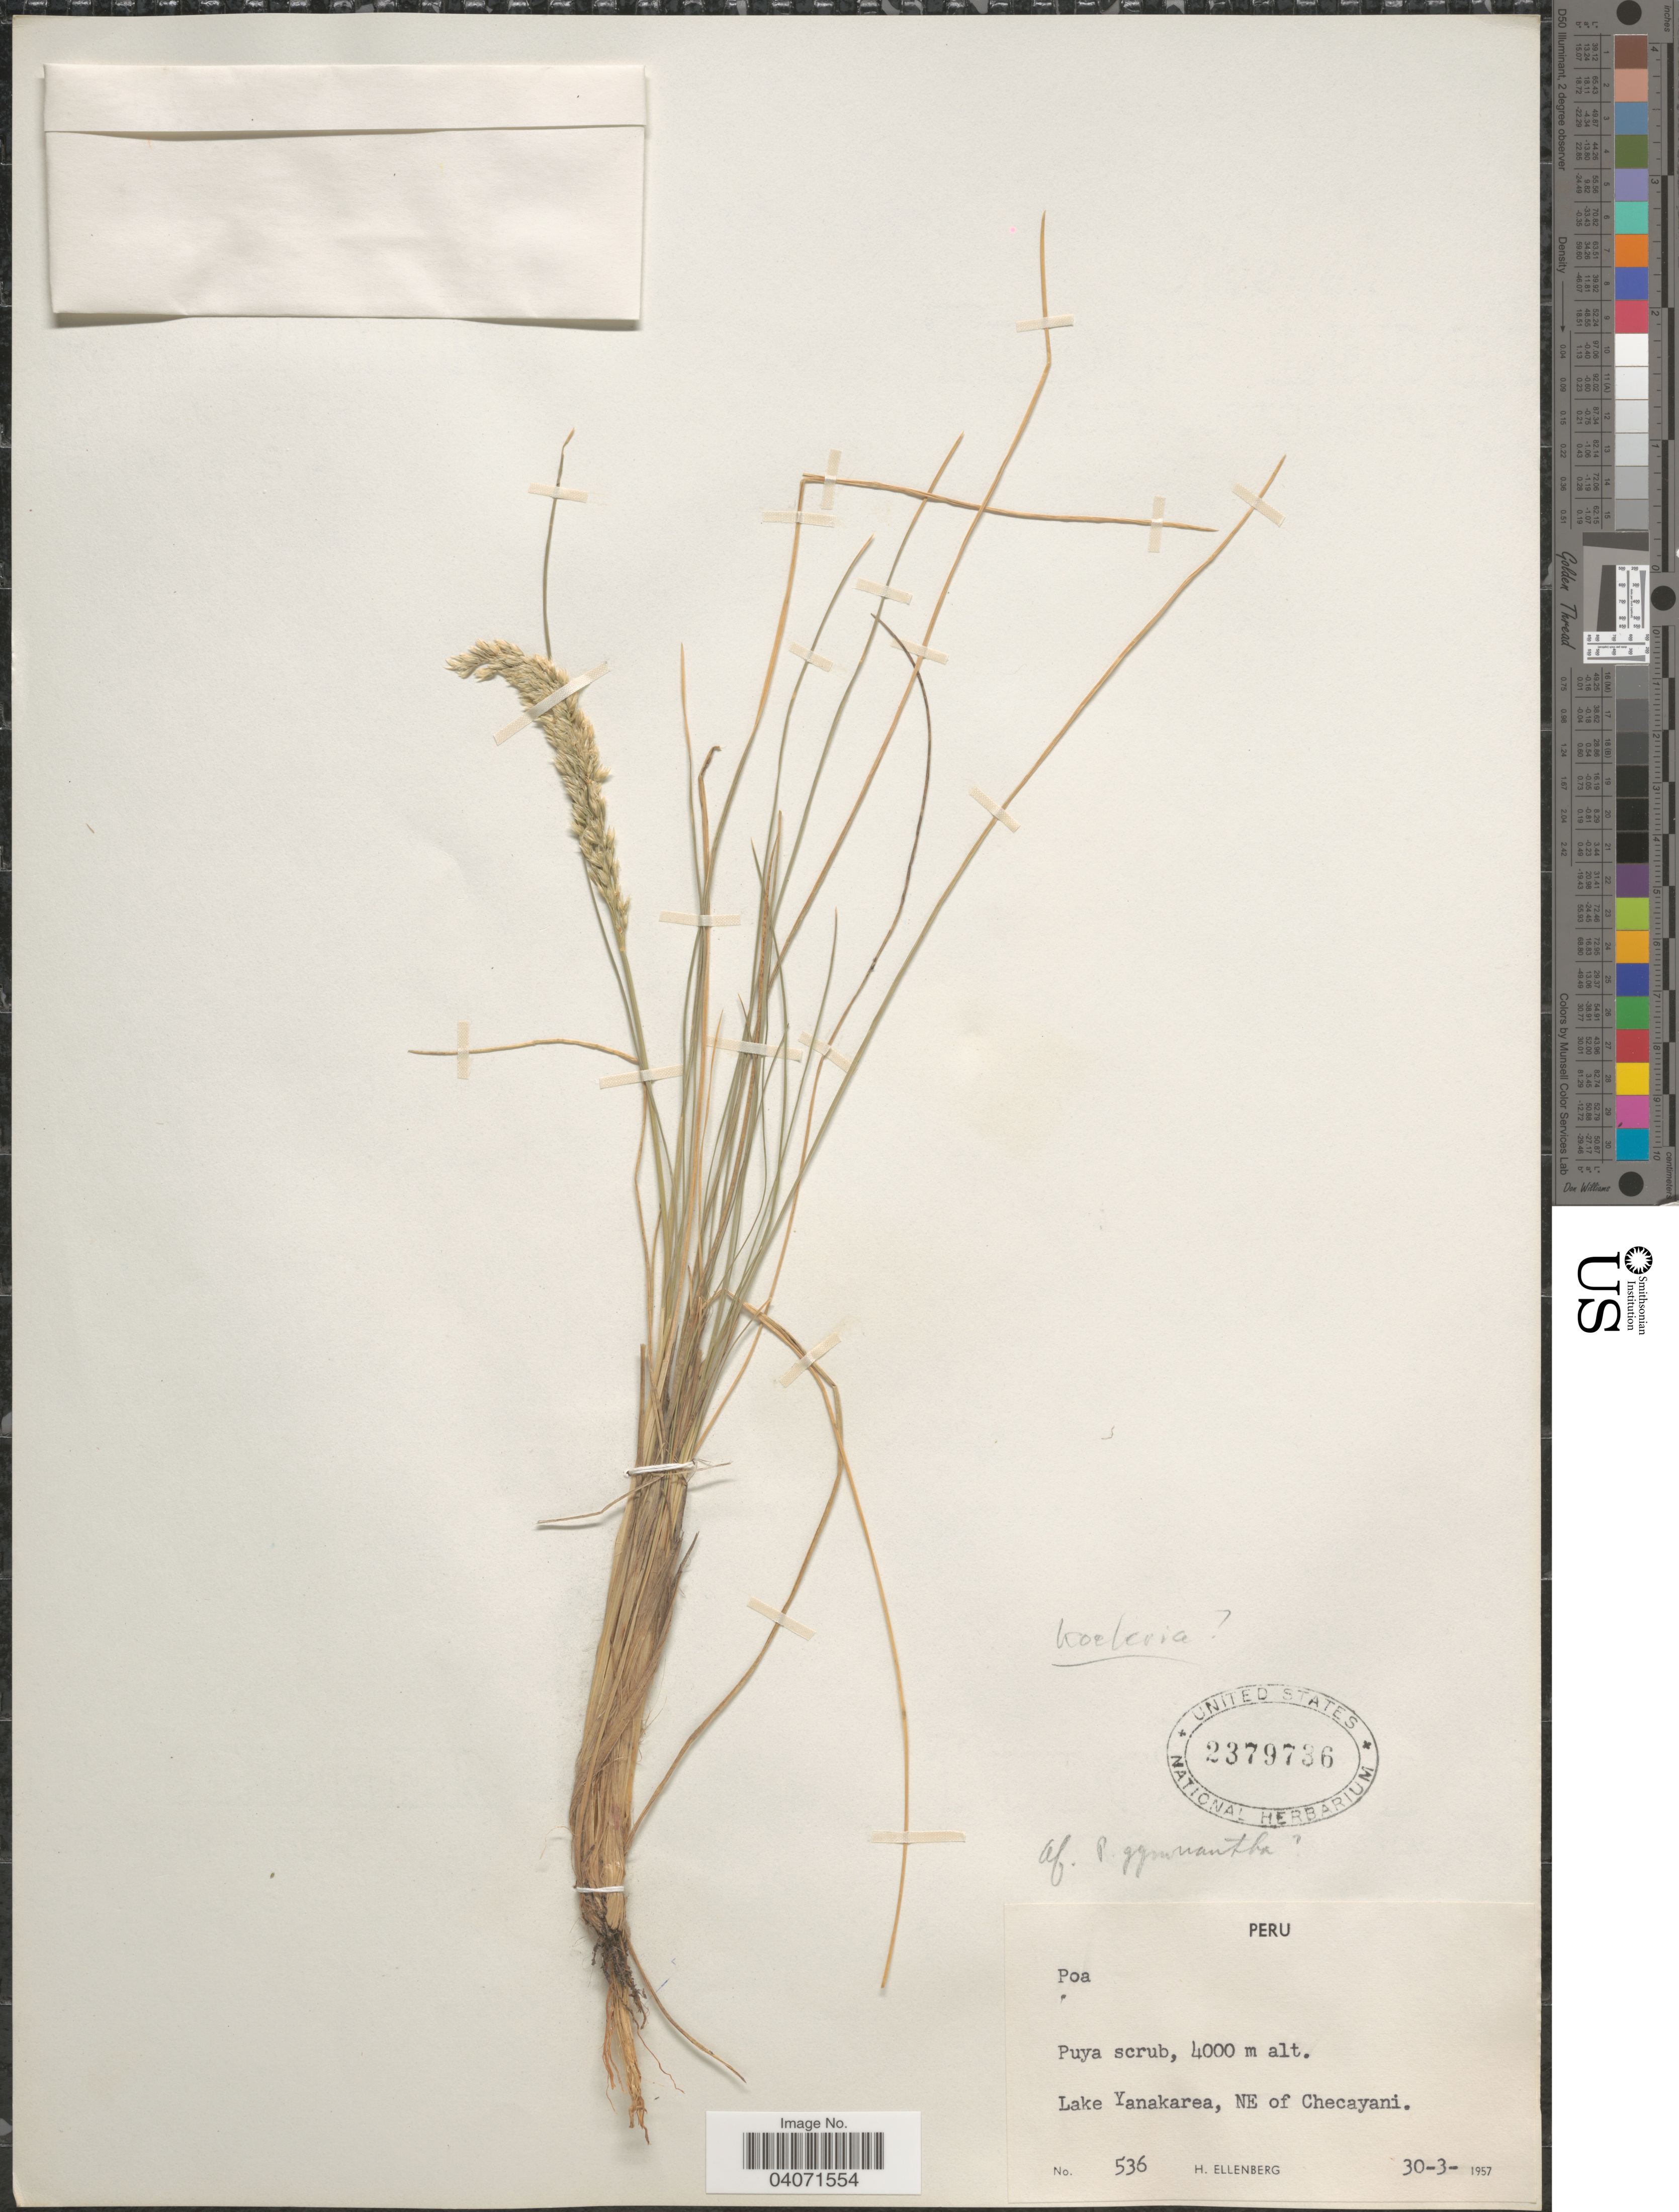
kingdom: Plantae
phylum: Tracheophyta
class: Liliopsida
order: Poales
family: Poaceae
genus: Poa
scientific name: Poa sp.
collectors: H. Ellenberg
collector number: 536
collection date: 1957-03-30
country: Peru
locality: Lake Yanakarea, NE of Checayani.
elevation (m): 4000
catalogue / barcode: US 2379736